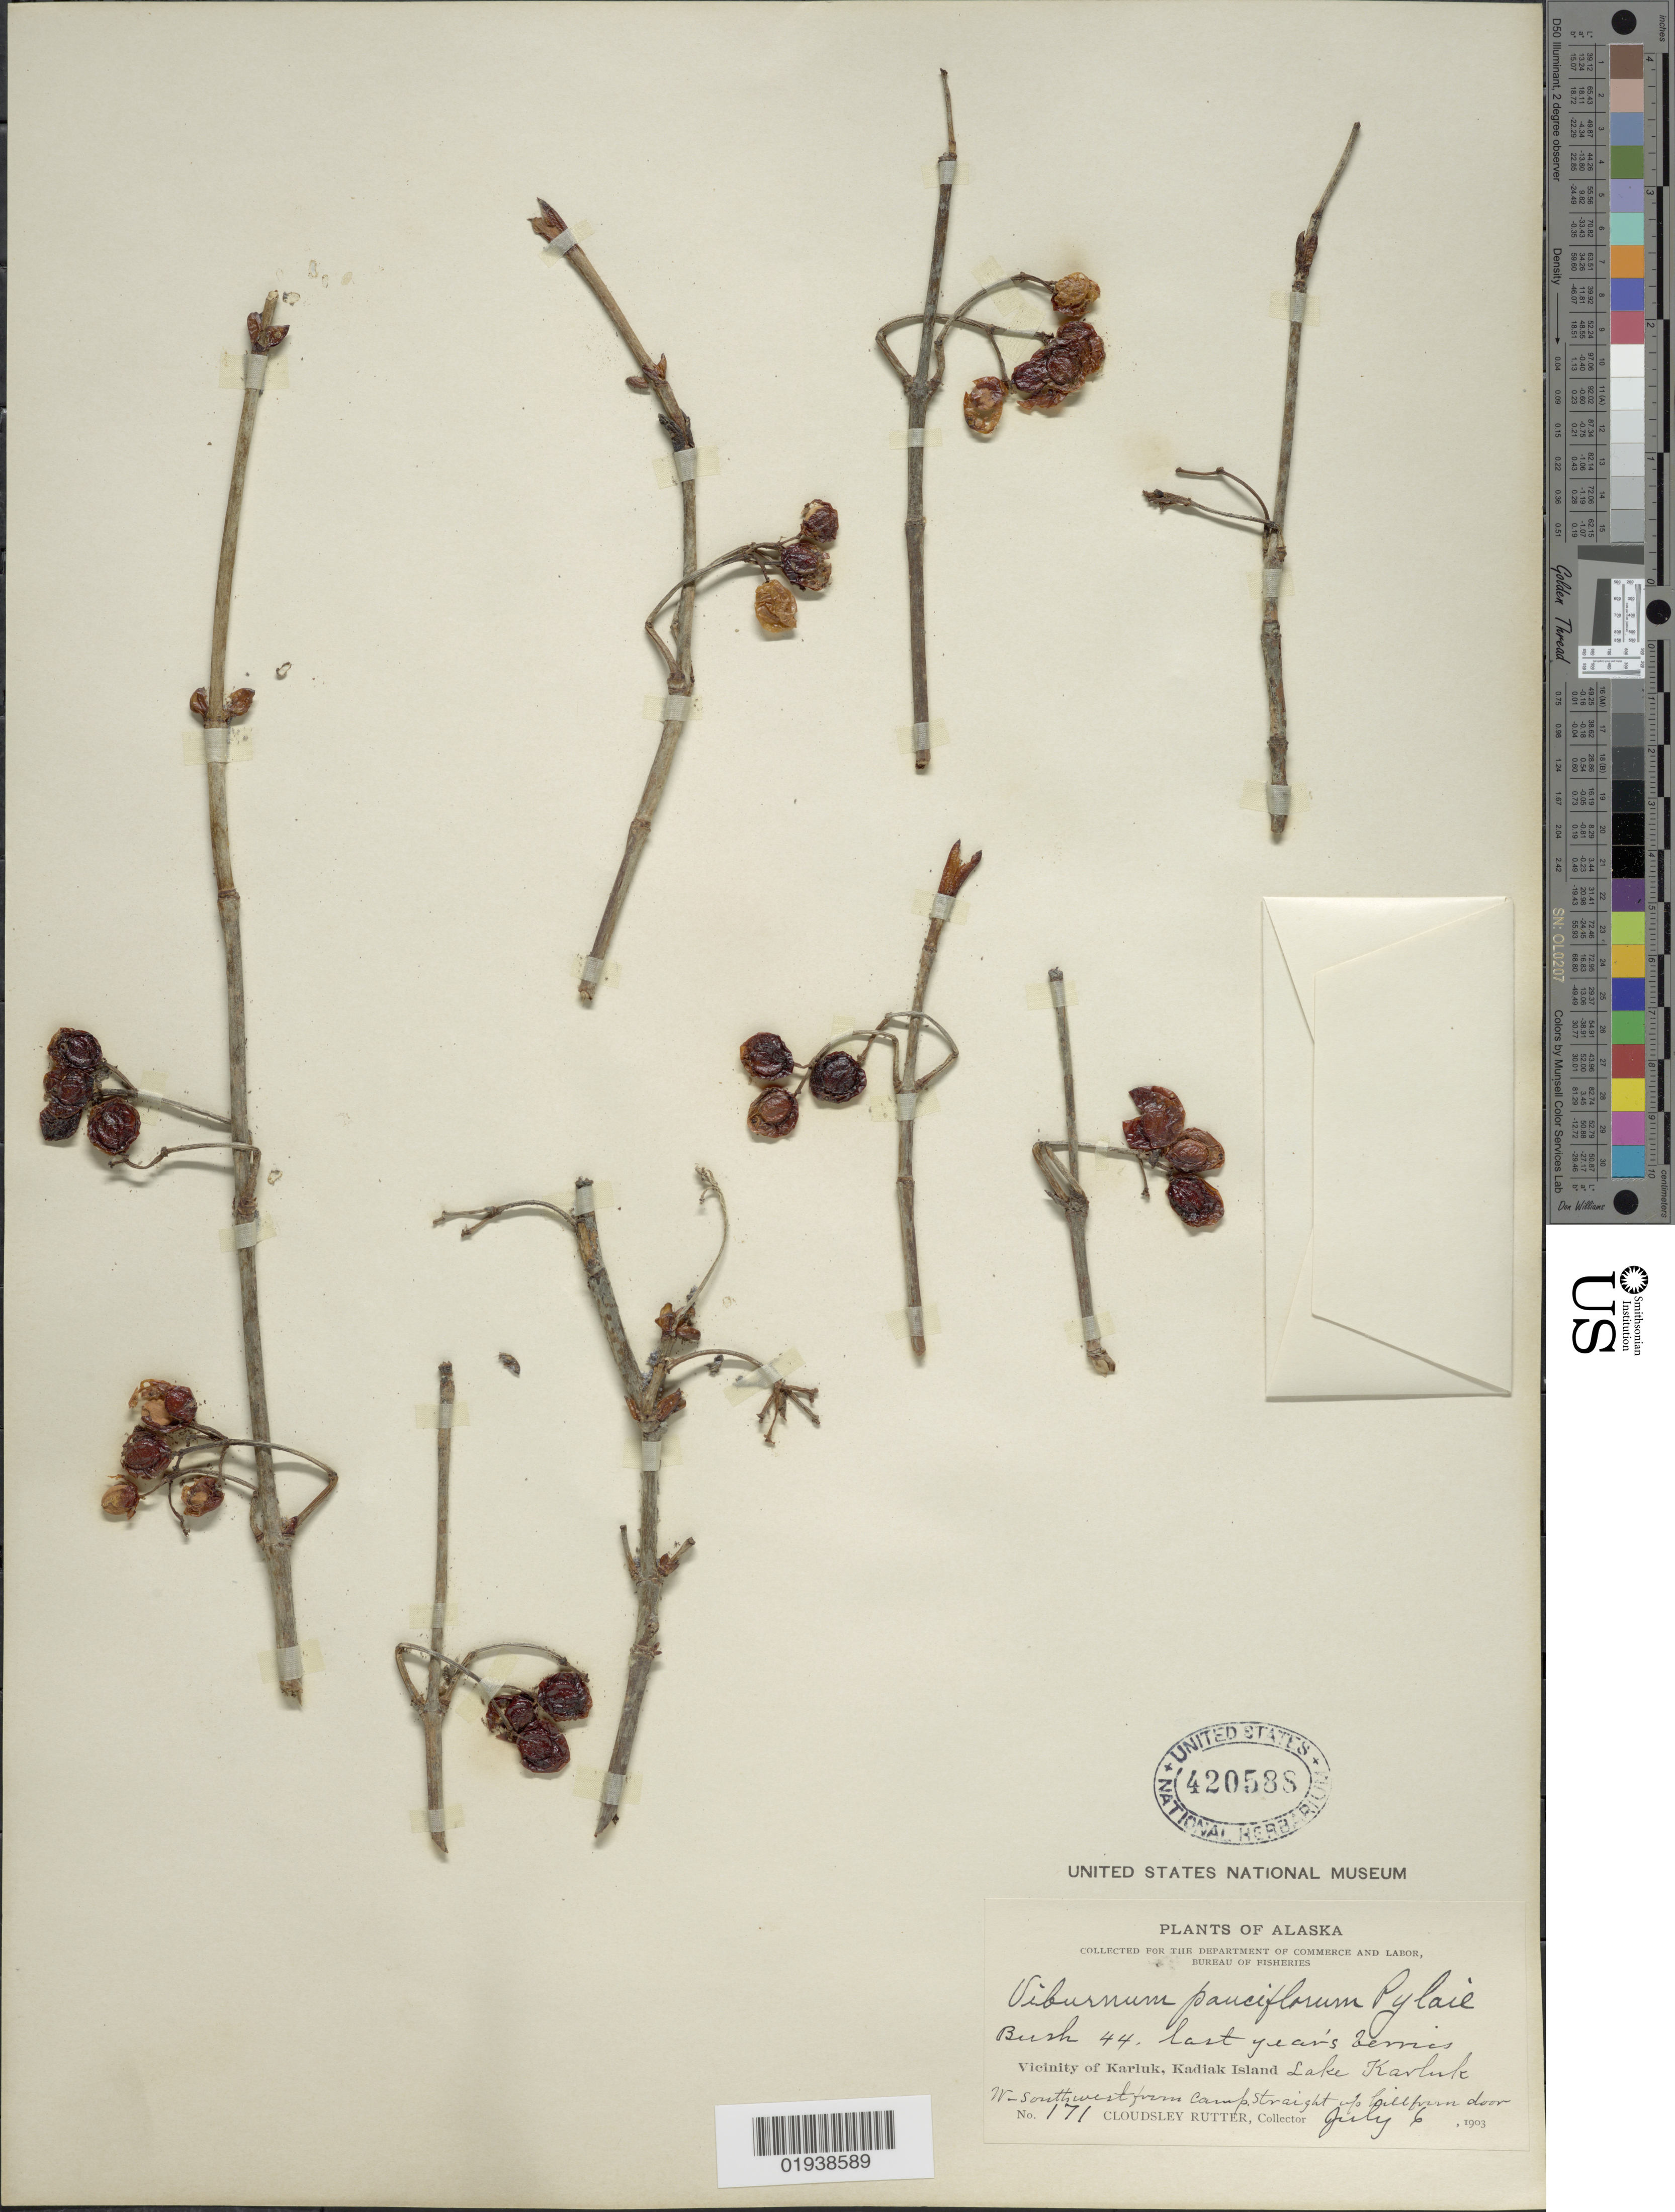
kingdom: Plantae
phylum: Tracheophyta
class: Magnoliopsida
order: Dipsacales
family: Viburnaceae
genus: Viburnum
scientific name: Viburnum edule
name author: (Michx.) Raf.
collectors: C. Rutter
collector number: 171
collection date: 1903-07-06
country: United States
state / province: Alaska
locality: Vicinity of Karluk, Kadiak Island, Lake Karluk, W-Southwest from Camp Straight up hill from door.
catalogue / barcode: US 420588